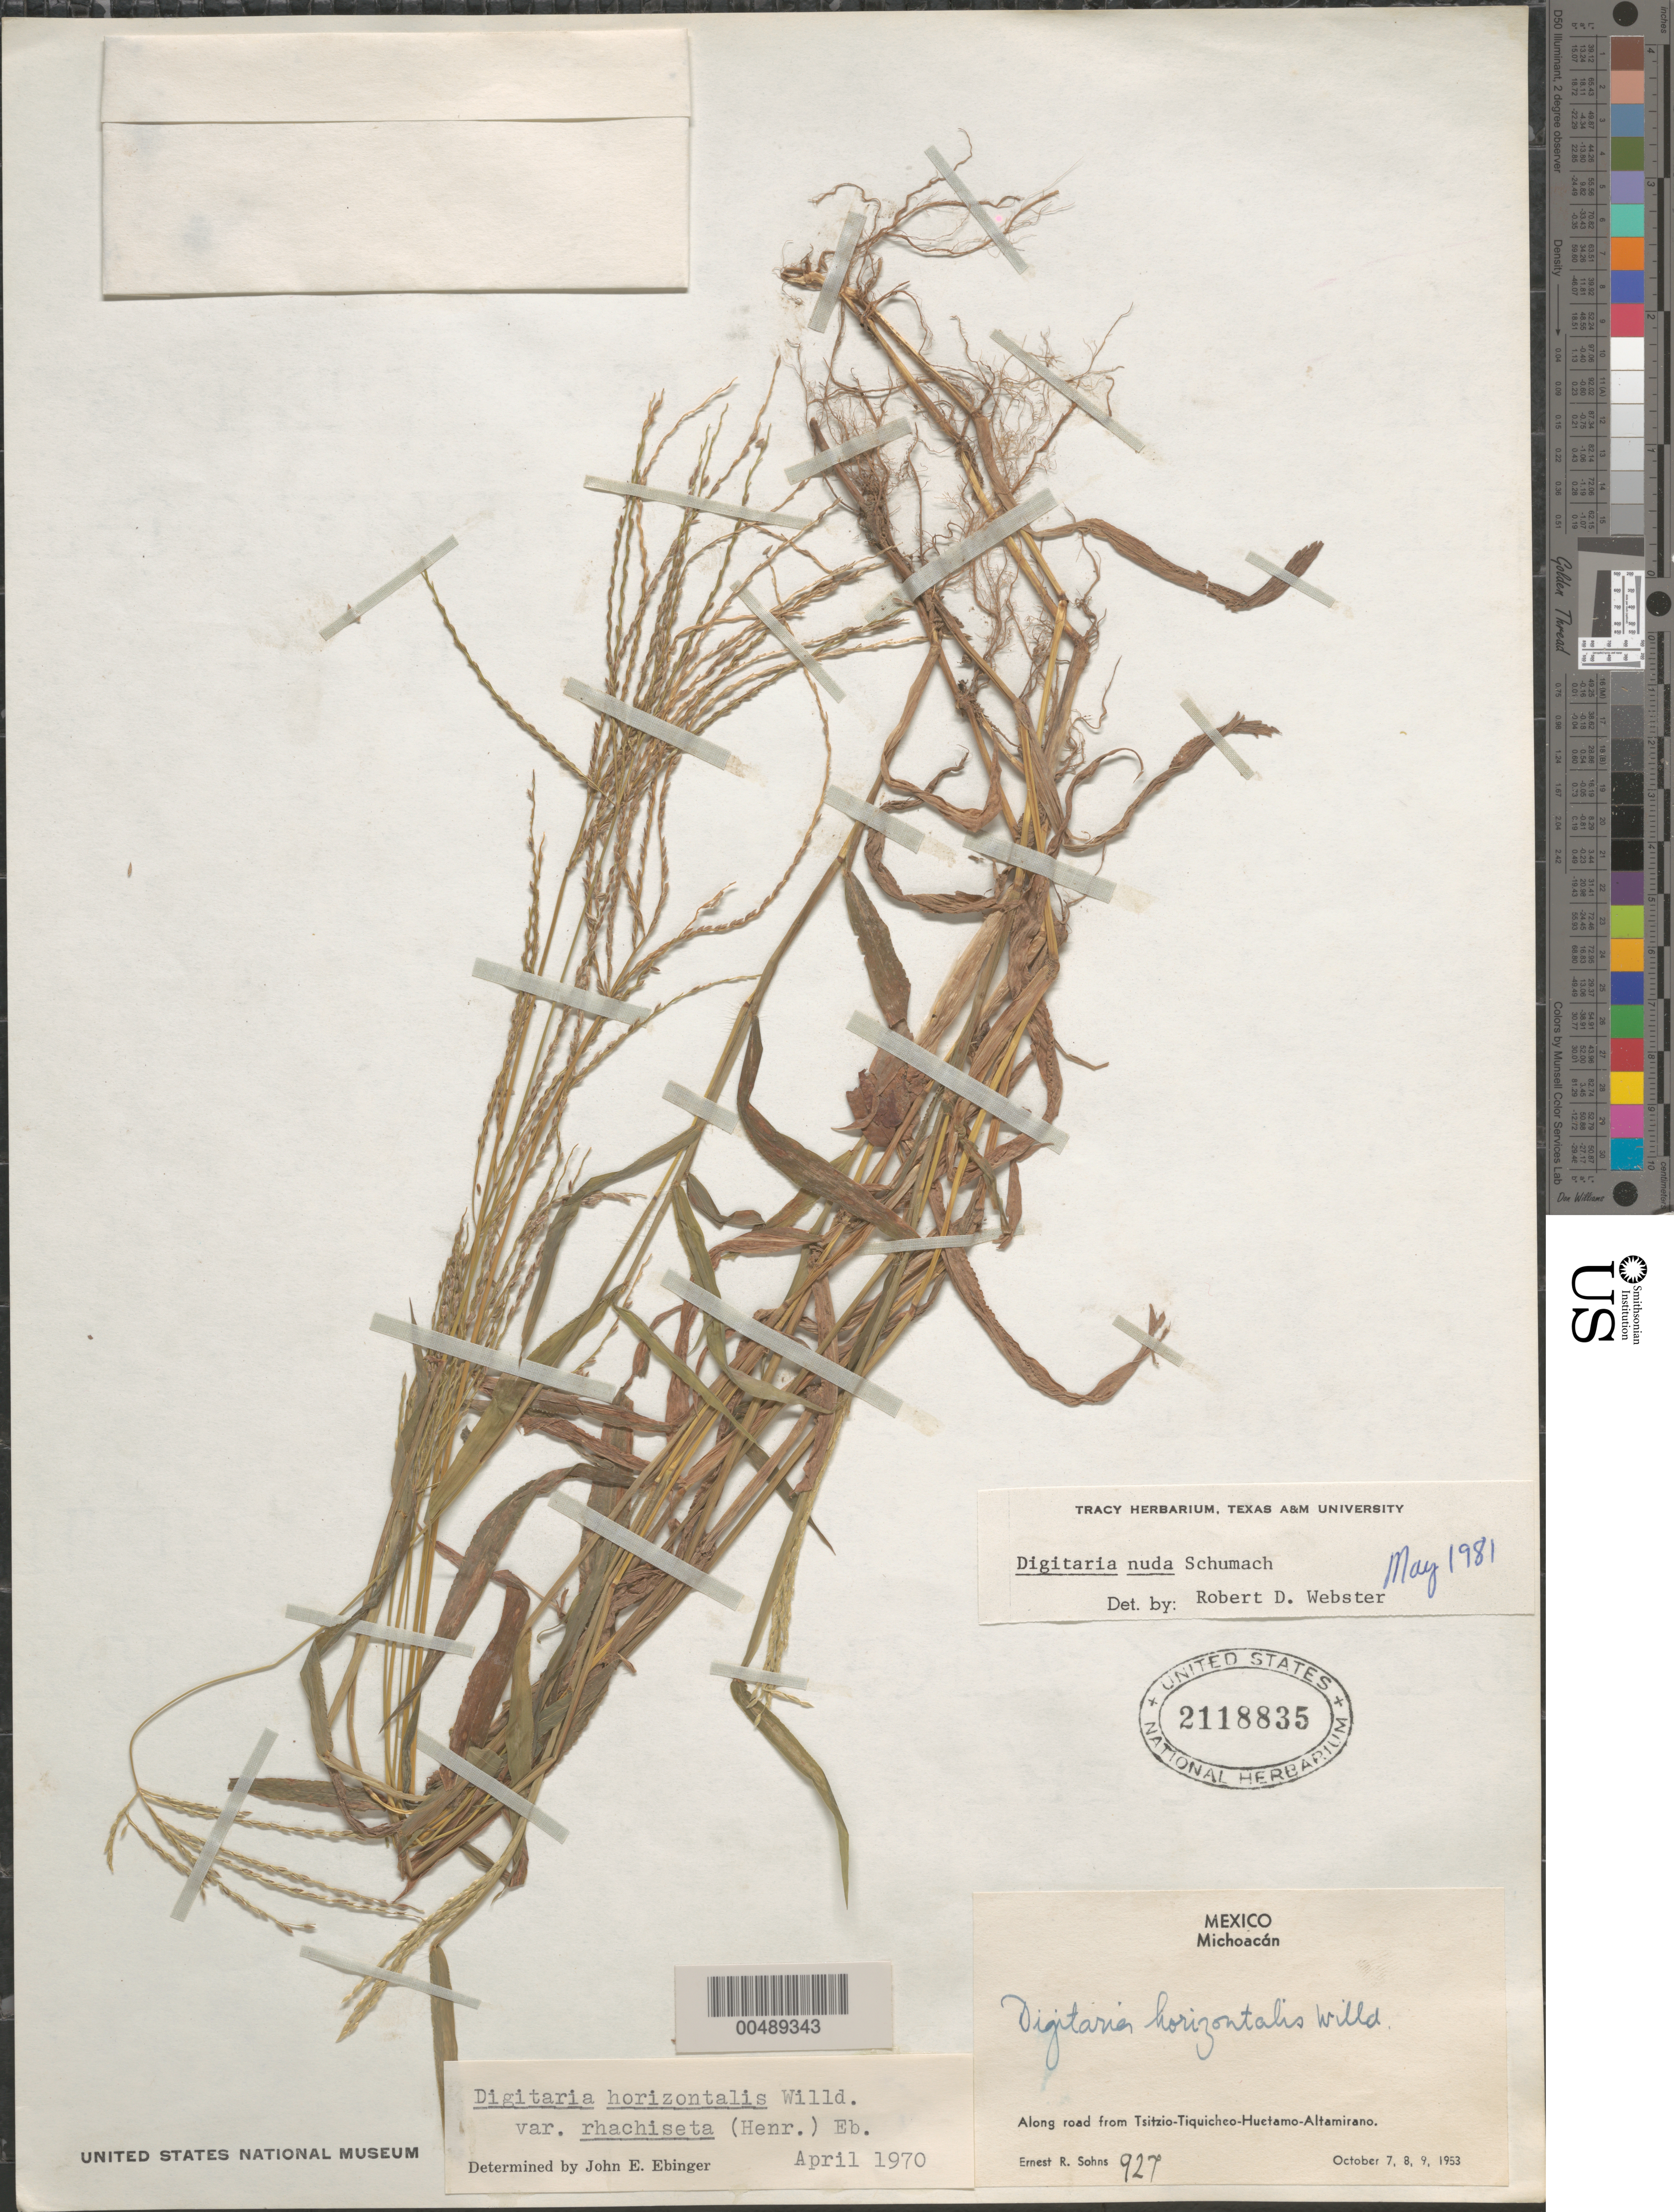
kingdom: Plantae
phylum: Tracheophyta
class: Liliopsida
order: Poales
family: Poaceae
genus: Digitaria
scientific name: Digitaria nuda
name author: Schumach.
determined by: Webster, Robert D.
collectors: E. R. Sohns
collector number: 927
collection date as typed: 7 Oct 1953 to 9 Oct 1953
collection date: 1953-10-07/1953-10-09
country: Mexico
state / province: Michoacán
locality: Along rd from Tsitzio-Tiquicheo-Huetamo-Altamirano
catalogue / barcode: US 2118835